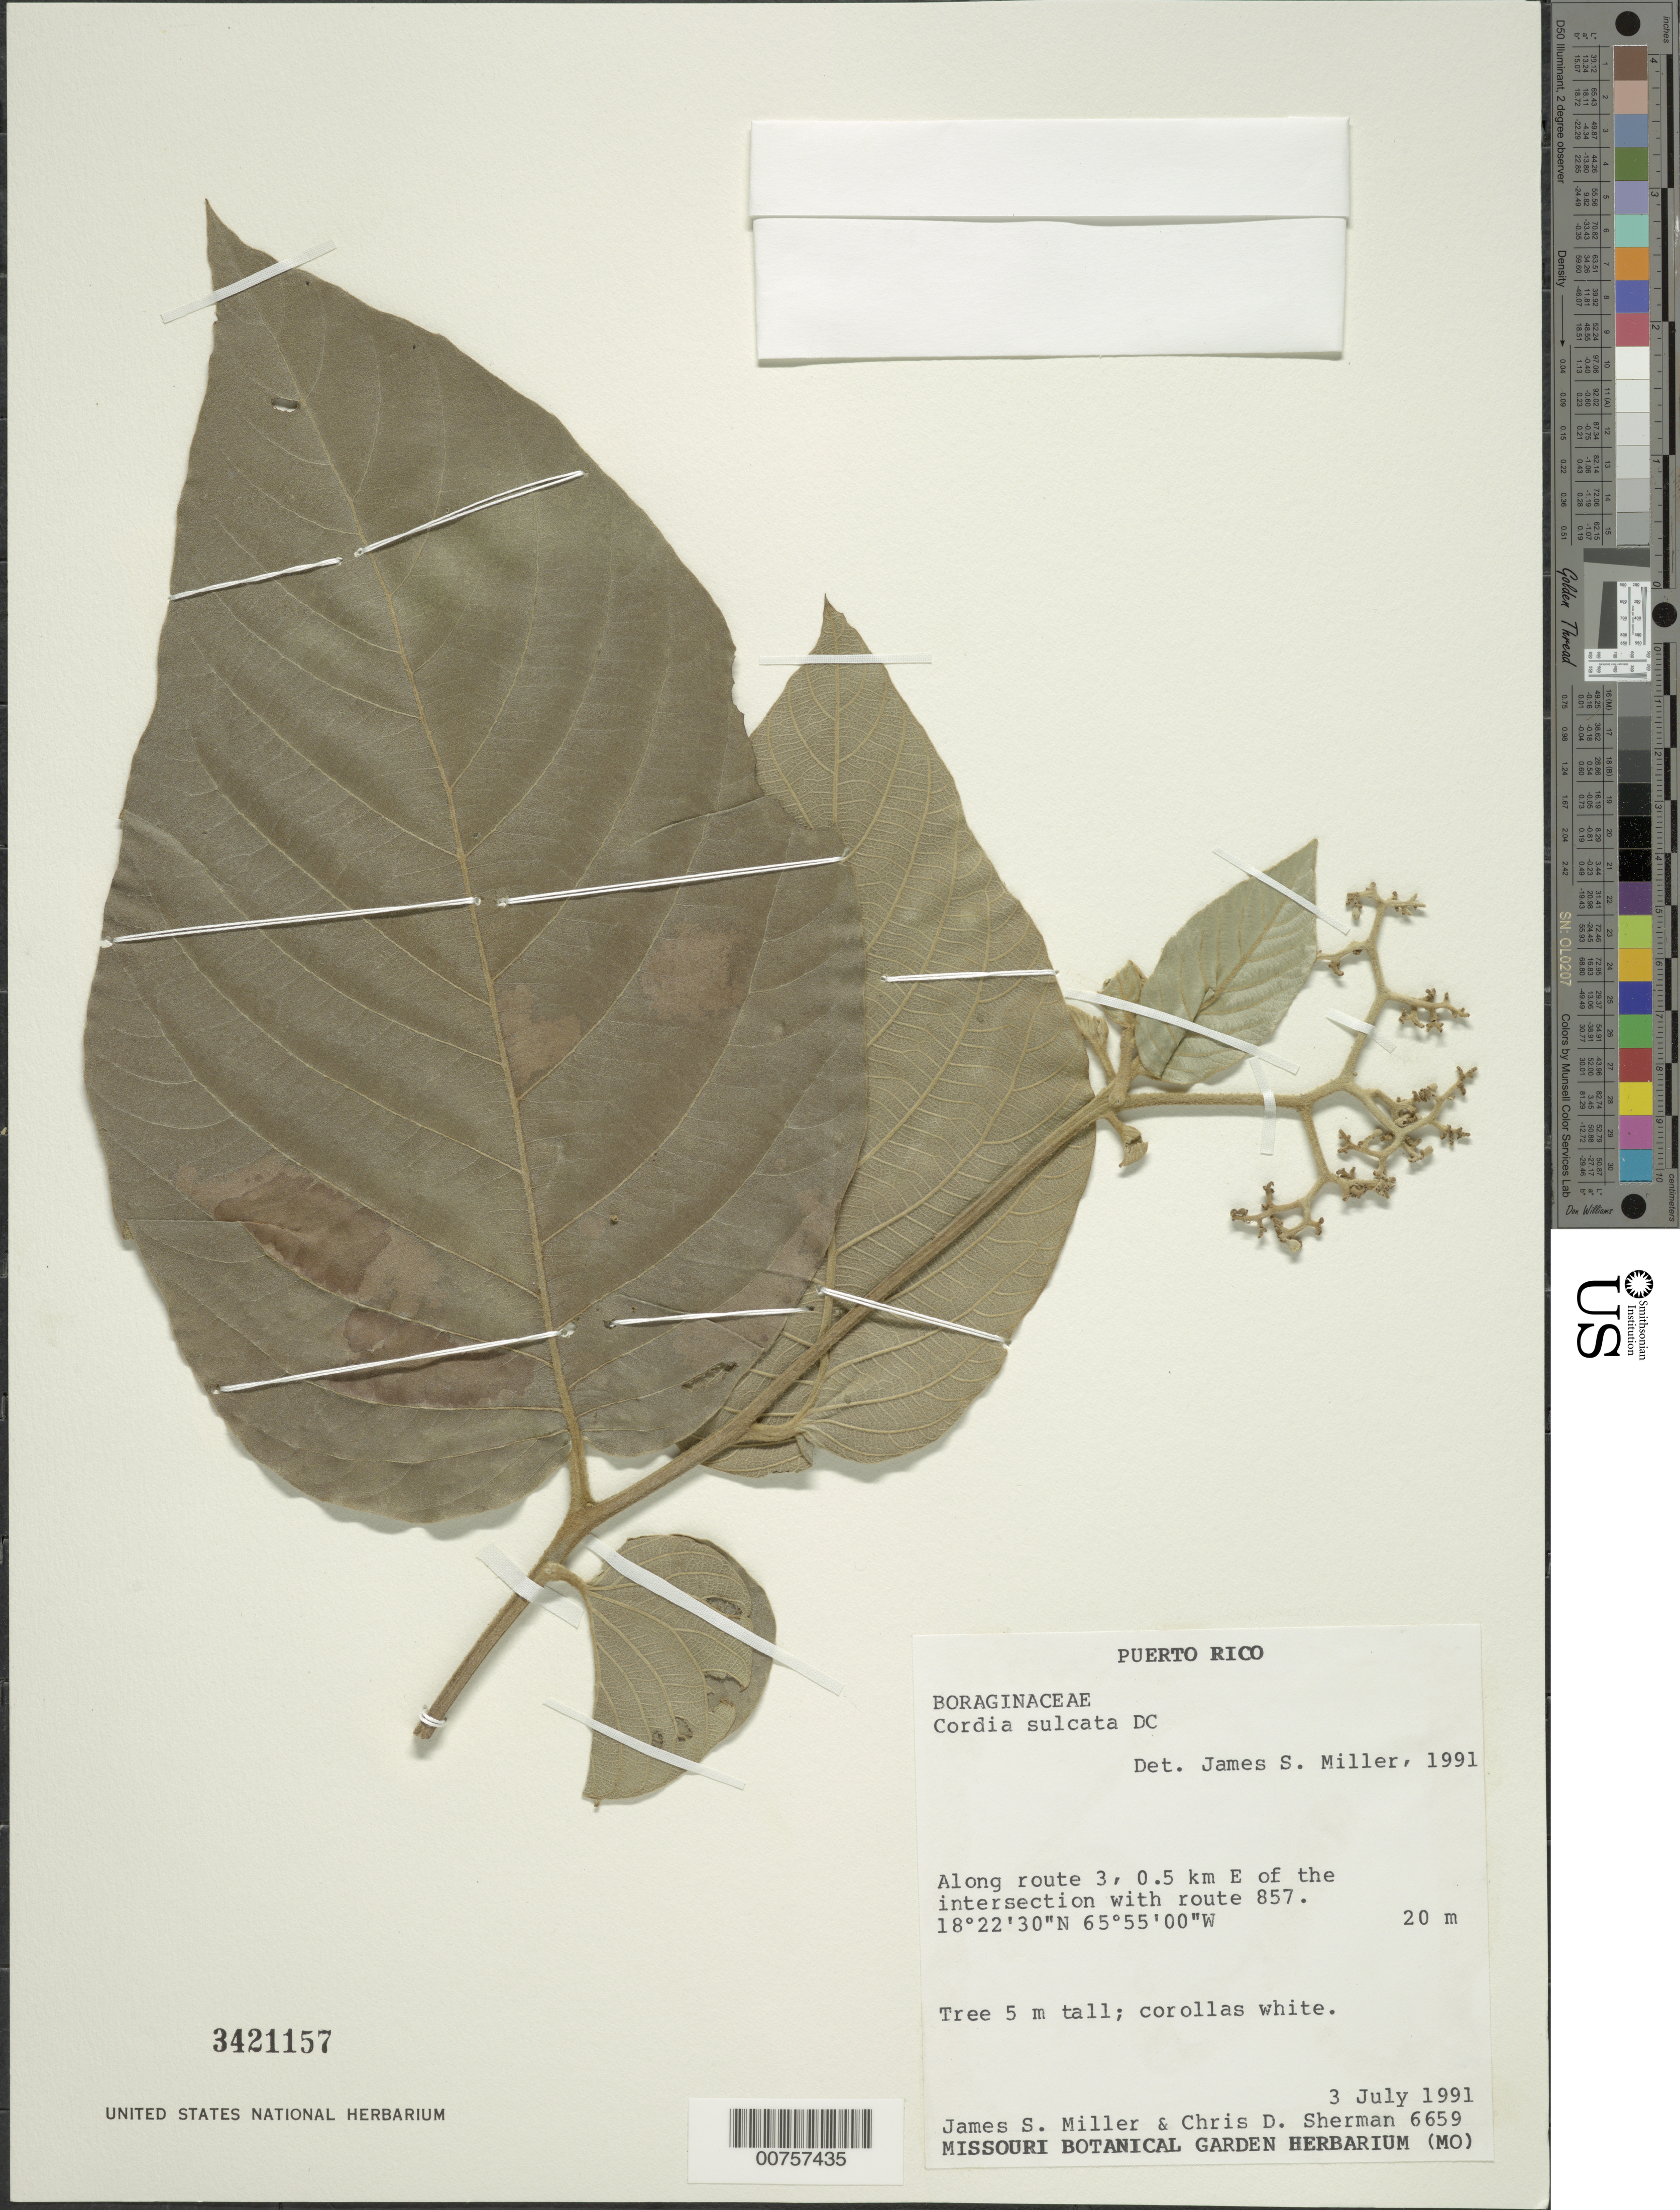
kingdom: Plantae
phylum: Tracheophyta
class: Magnoliopsida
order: Boraginales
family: Cordiaceae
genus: Cordia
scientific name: Cordia sulcata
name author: DC.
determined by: Miller, James S., (MO), Missouri Botanical Garden (UNITED STATES)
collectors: J. S. Miller & C. Sherman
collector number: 6659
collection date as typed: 03 Jul 1991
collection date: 1991-07-03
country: Puerto Rico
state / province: Canóvanas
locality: Along route 3, 0.5 km E of the intersection with route 857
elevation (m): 20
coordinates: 18.375, -65.91666667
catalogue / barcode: US 3421157